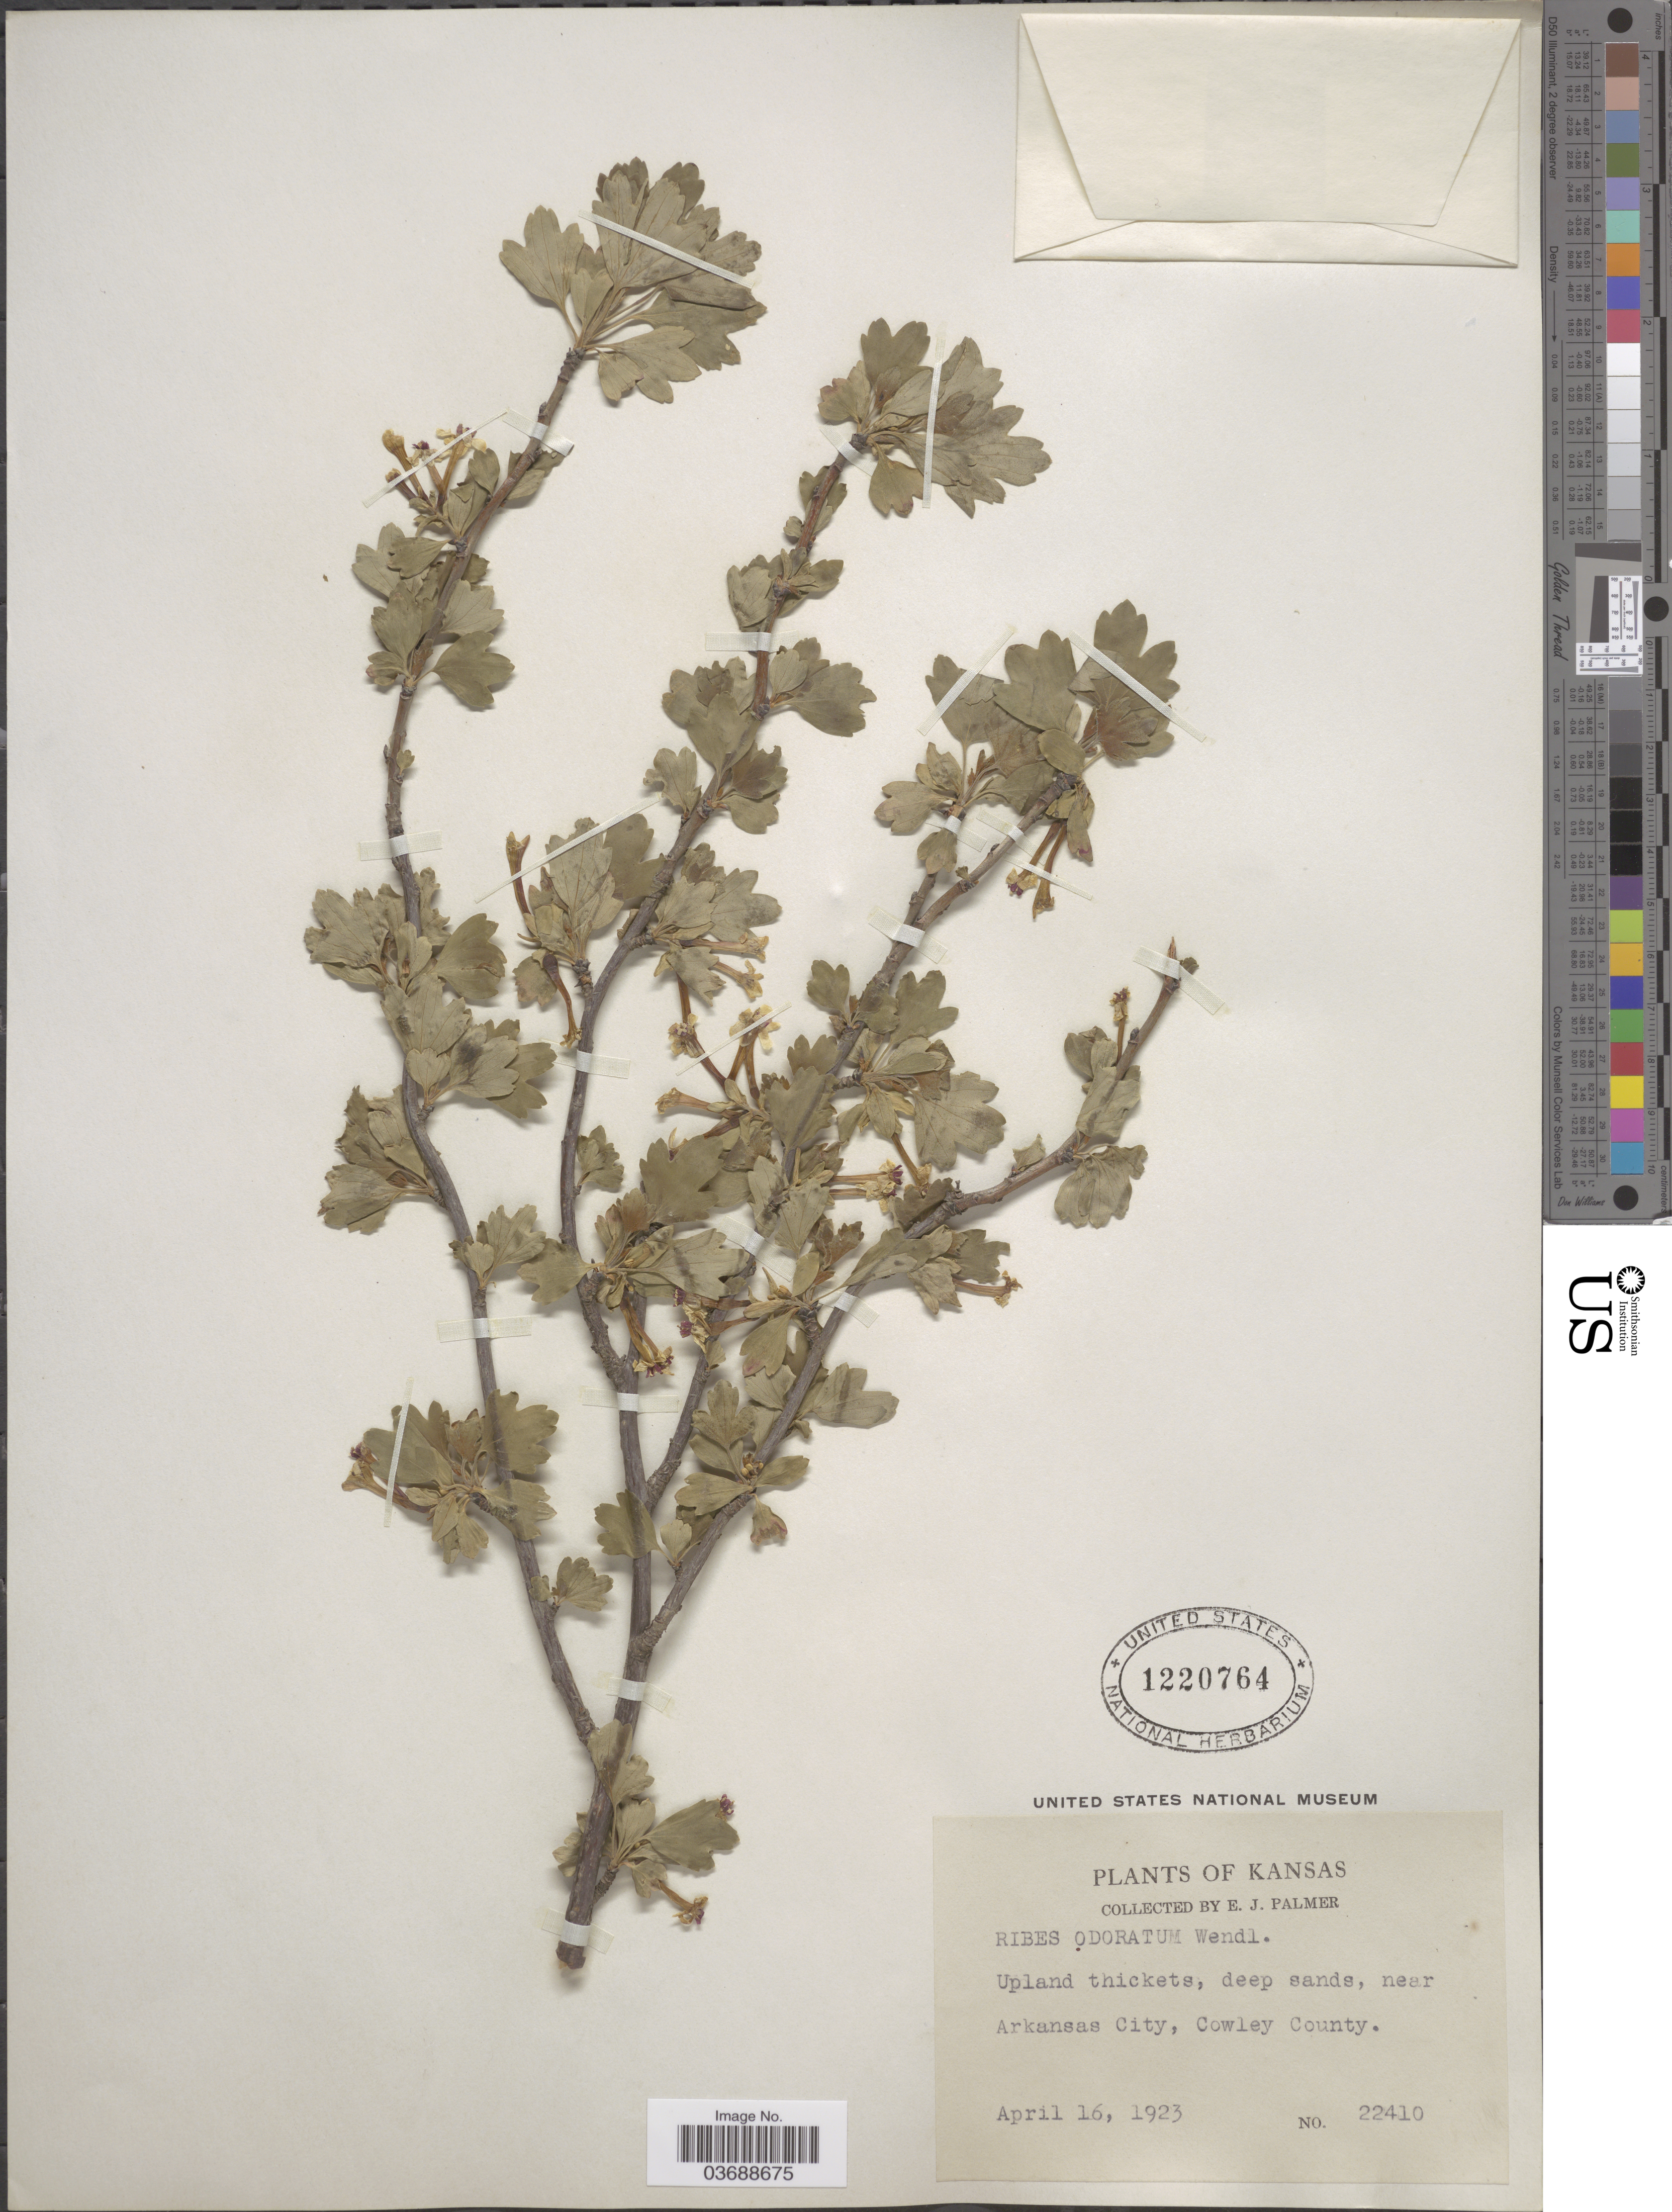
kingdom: Plantae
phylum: Tracheophyta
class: Magnoliopsida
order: Saxifragales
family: Grossulariaceae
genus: Ribes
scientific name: Ribes odoratum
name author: H.L. Wendl.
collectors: E. J. Palmer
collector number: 22410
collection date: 1923-04-16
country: United States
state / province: Kansas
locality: Near Arkansas City, Cowley County.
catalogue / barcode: US 1220764